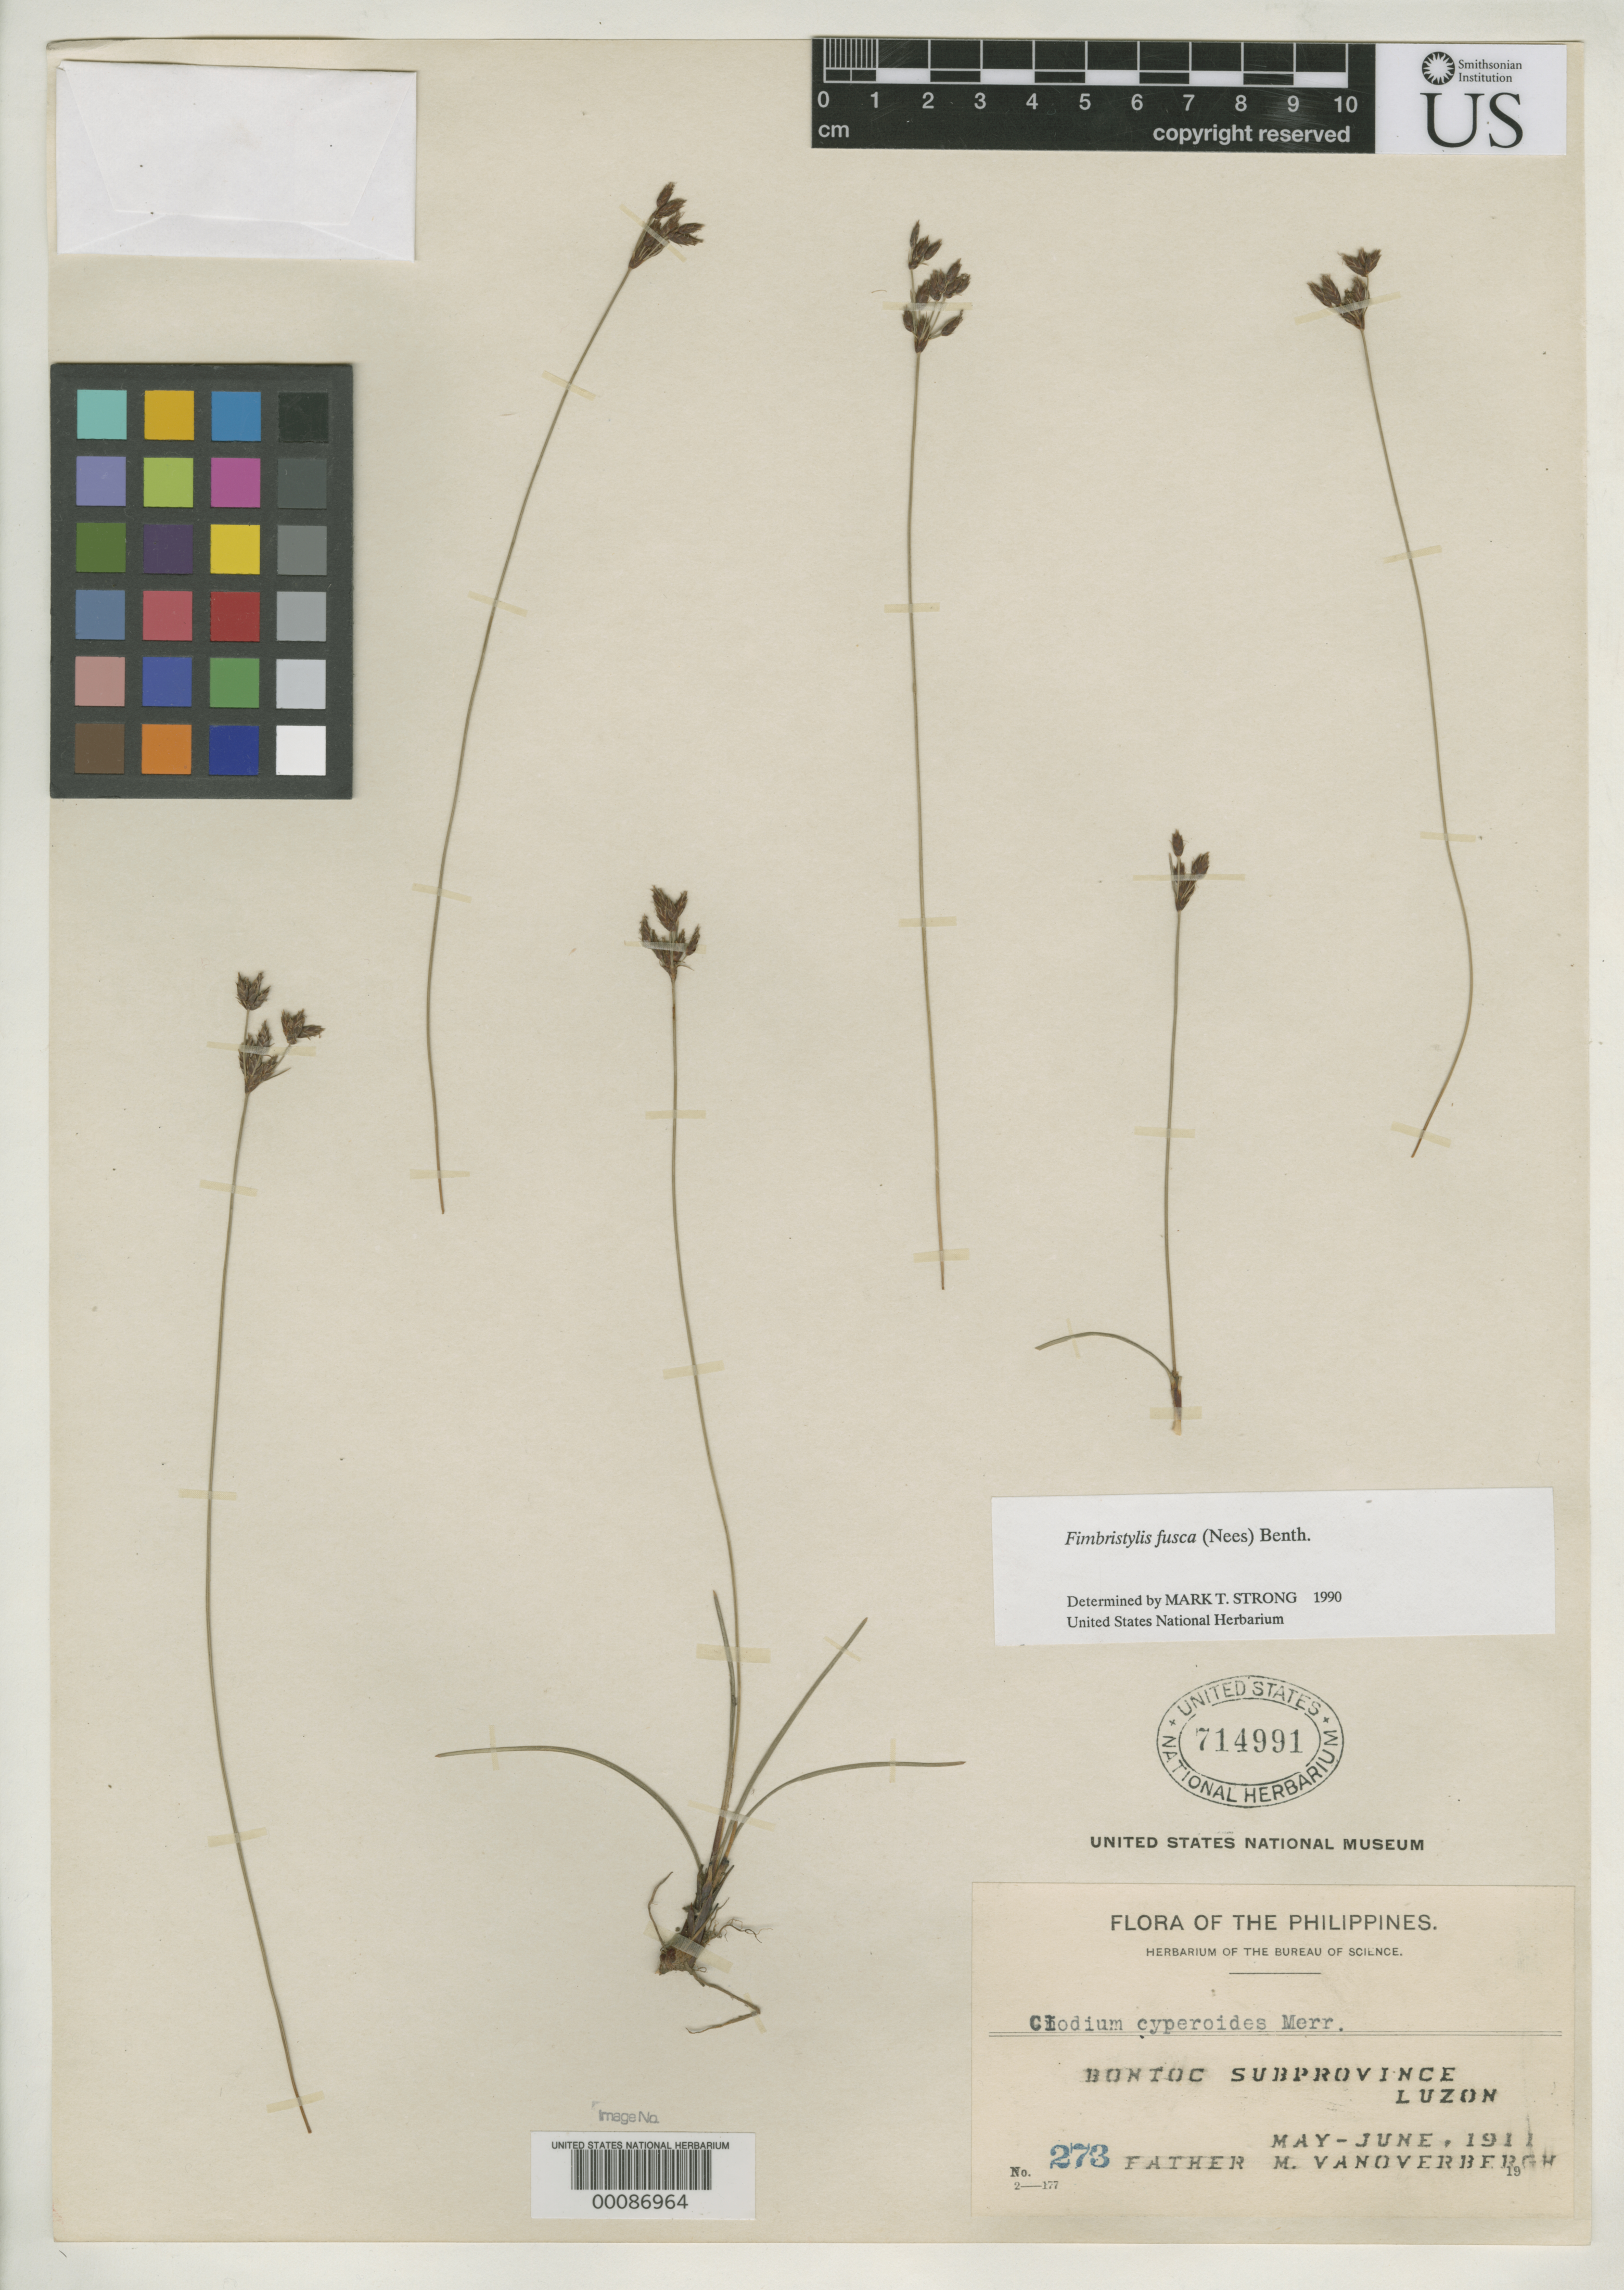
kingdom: Plantae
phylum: Tracheophyta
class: Liliopsida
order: Poales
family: Cyperaceae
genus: Cladium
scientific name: Cladium cyperoides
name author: Merr.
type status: Isotype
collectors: M. Vanoverbergh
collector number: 273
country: Philippines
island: Luzon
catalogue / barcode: US 714991